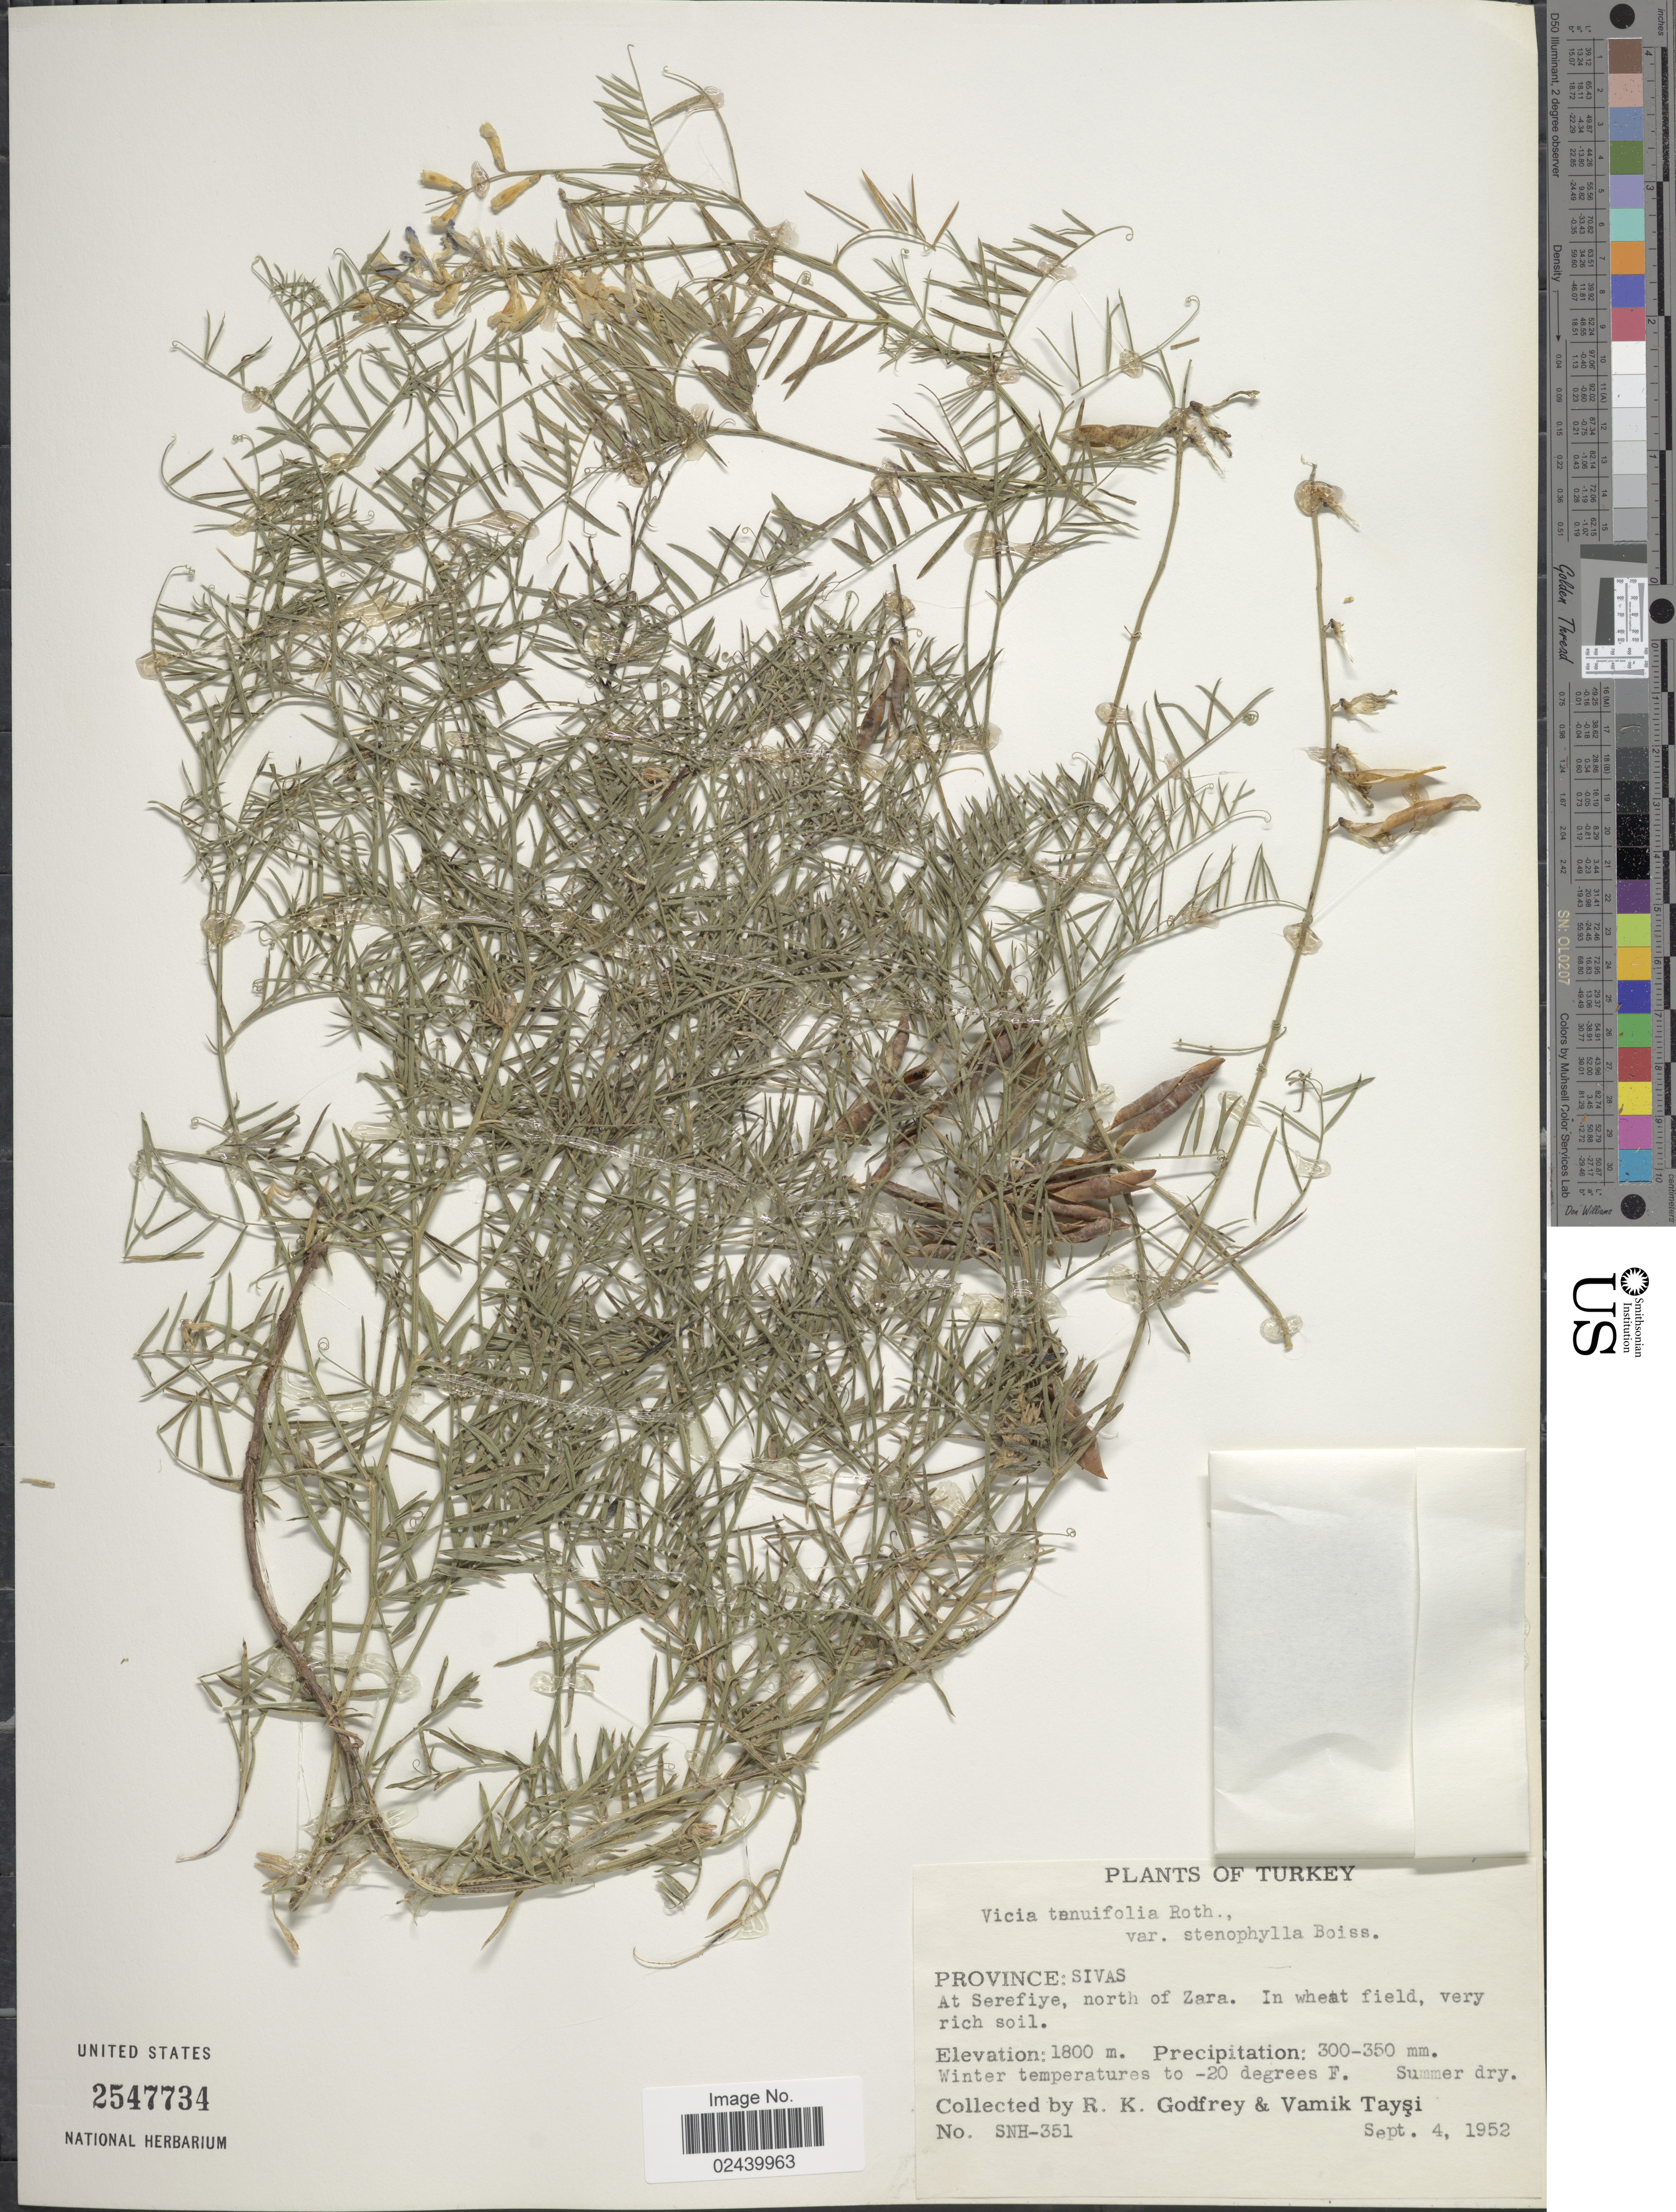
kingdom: Plantae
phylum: Tracheophyta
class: Magnoliopsida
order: Fabales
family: Fabaceae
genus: Vicia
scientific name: Vicia tenuifolia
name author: Ten.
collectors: R. K. Godfrey & V. Taysi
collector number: SNH-351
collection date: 1952-09-04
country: Turkey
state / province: Sivas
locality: At Serefiye, north of Zara. In wheat field, veru rich soil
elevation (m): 1800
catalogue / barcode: US 2547734